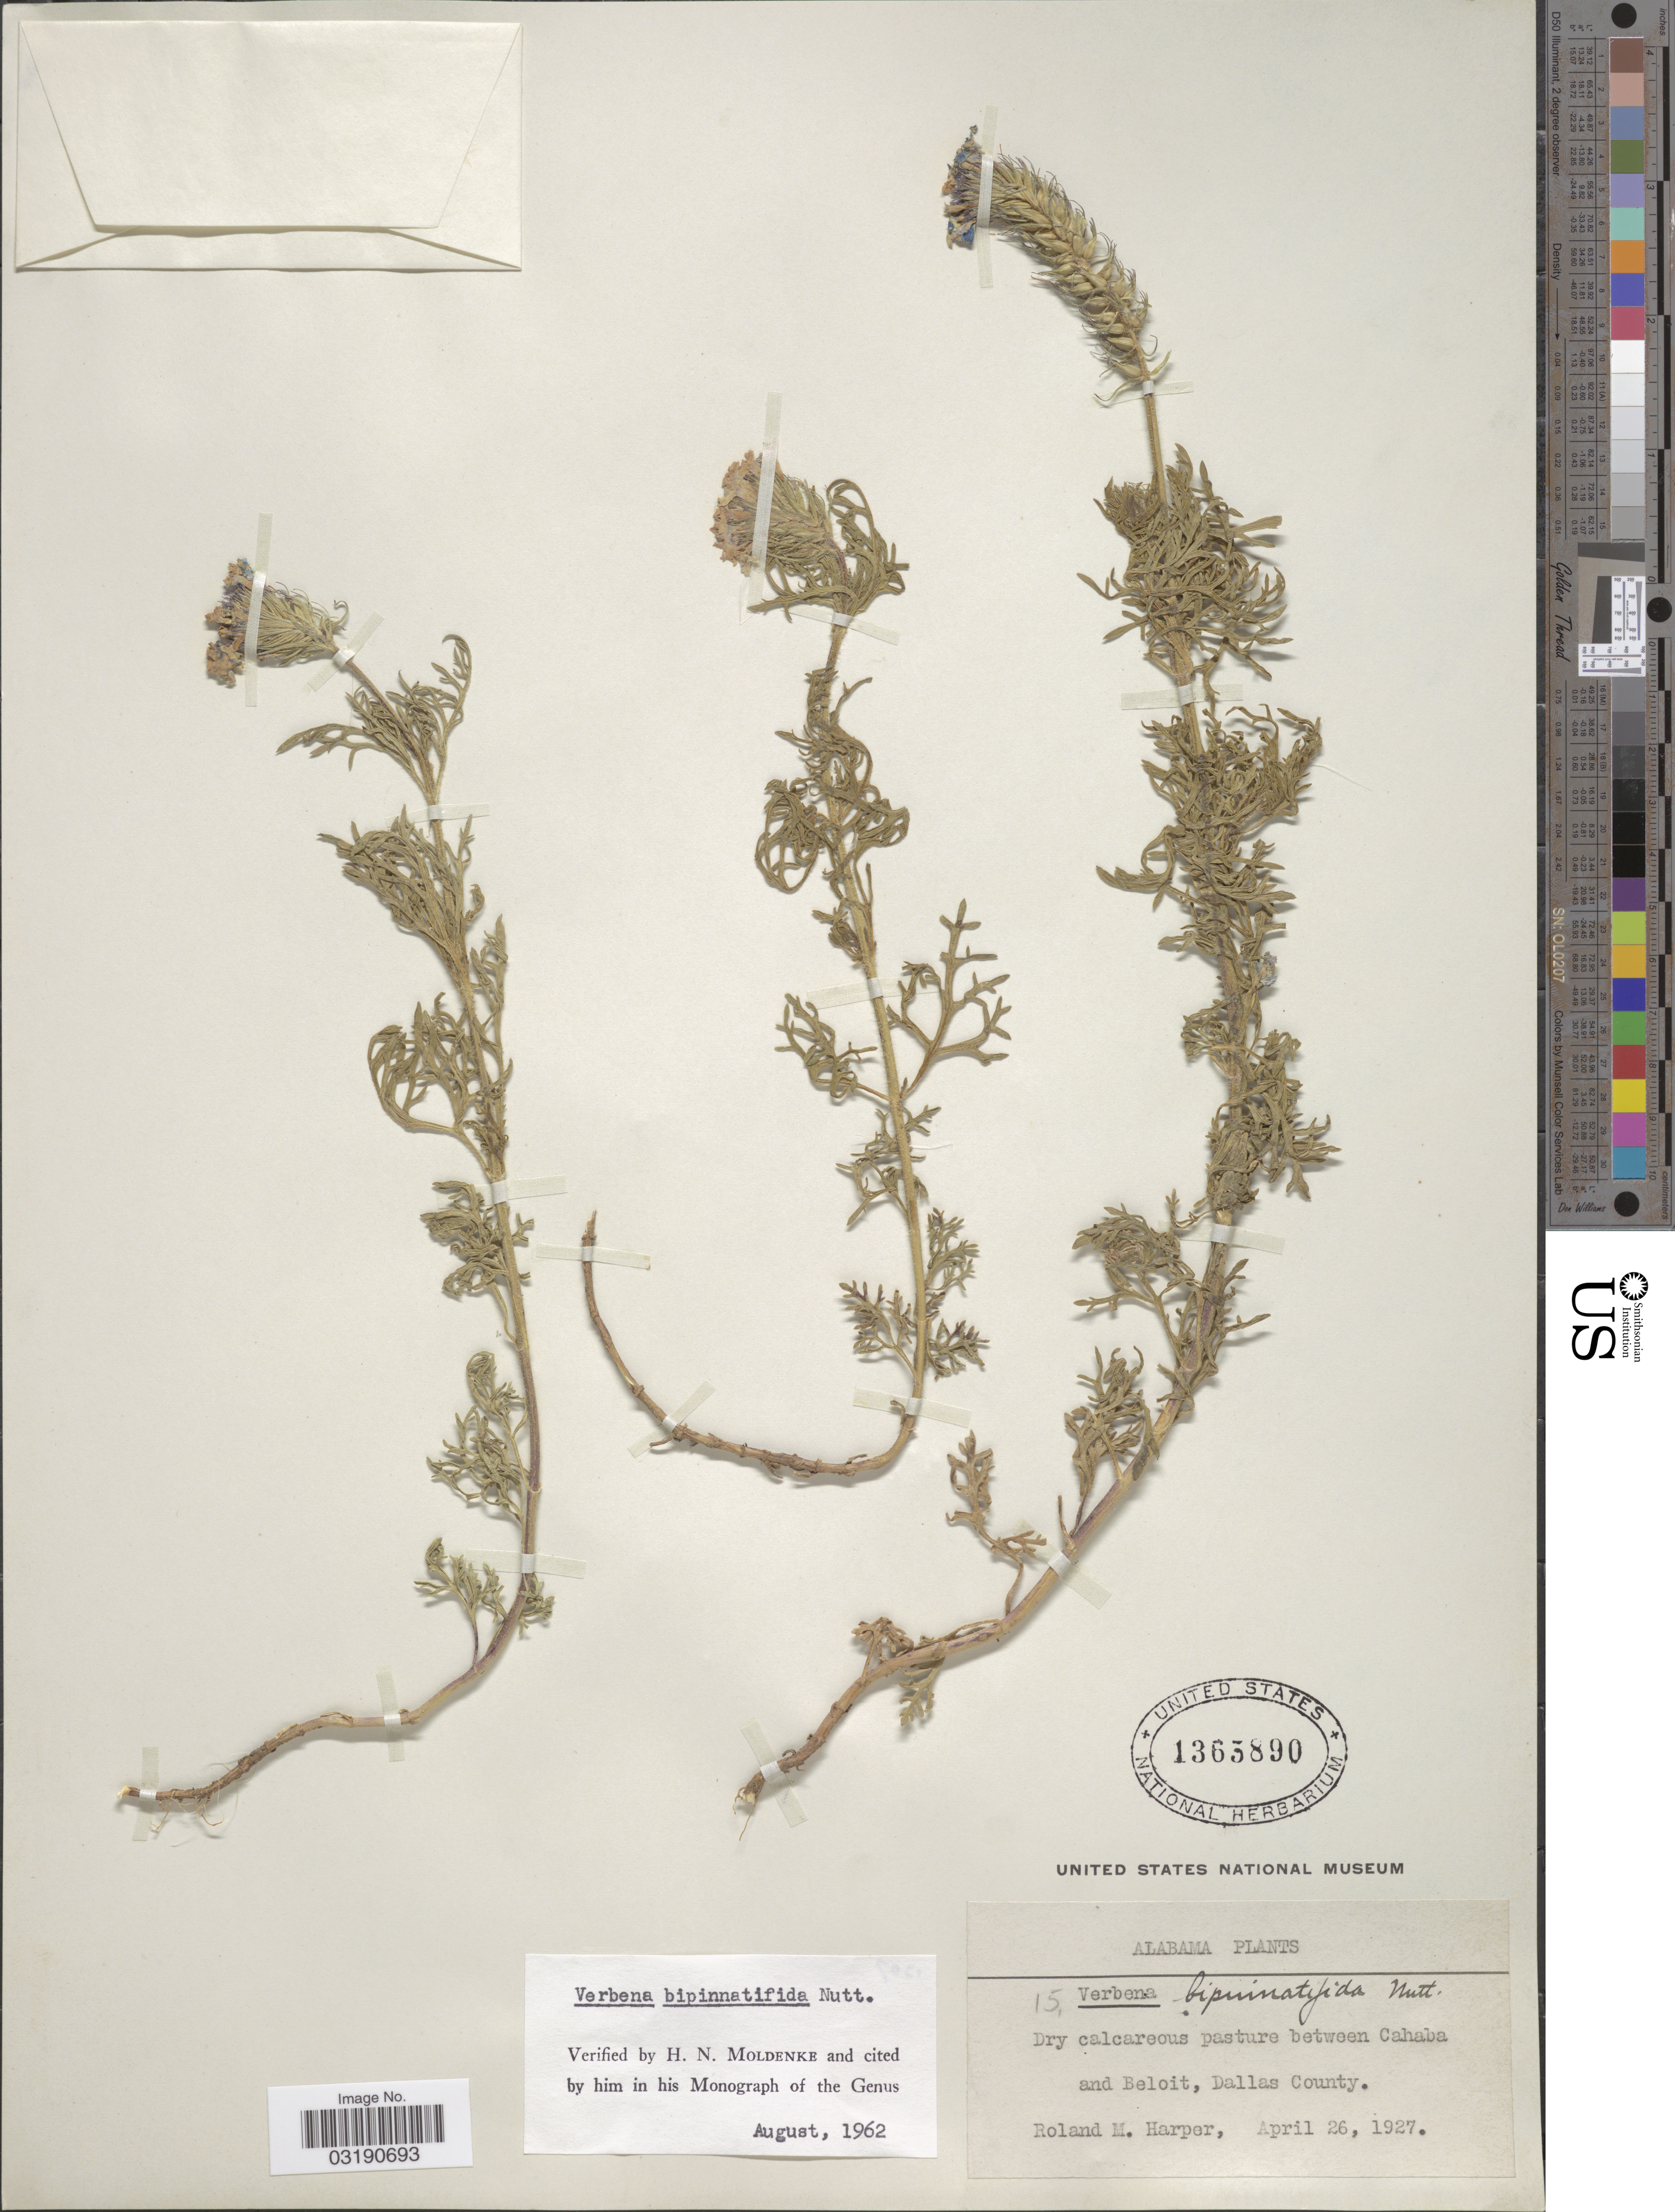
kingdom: Plantae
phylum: Tracheophyta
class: Magnoliopsida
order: Lamiales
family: Verbenaceae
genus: Verbena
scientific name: Verbena bipinnatifida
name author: (Schauer) Nutt.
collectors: R. M. Harper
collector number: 15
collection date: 1927-04-26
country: United States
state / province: Alabama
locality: Between Cahaba and Beloit, Dallas County.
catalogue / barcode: US 1365890